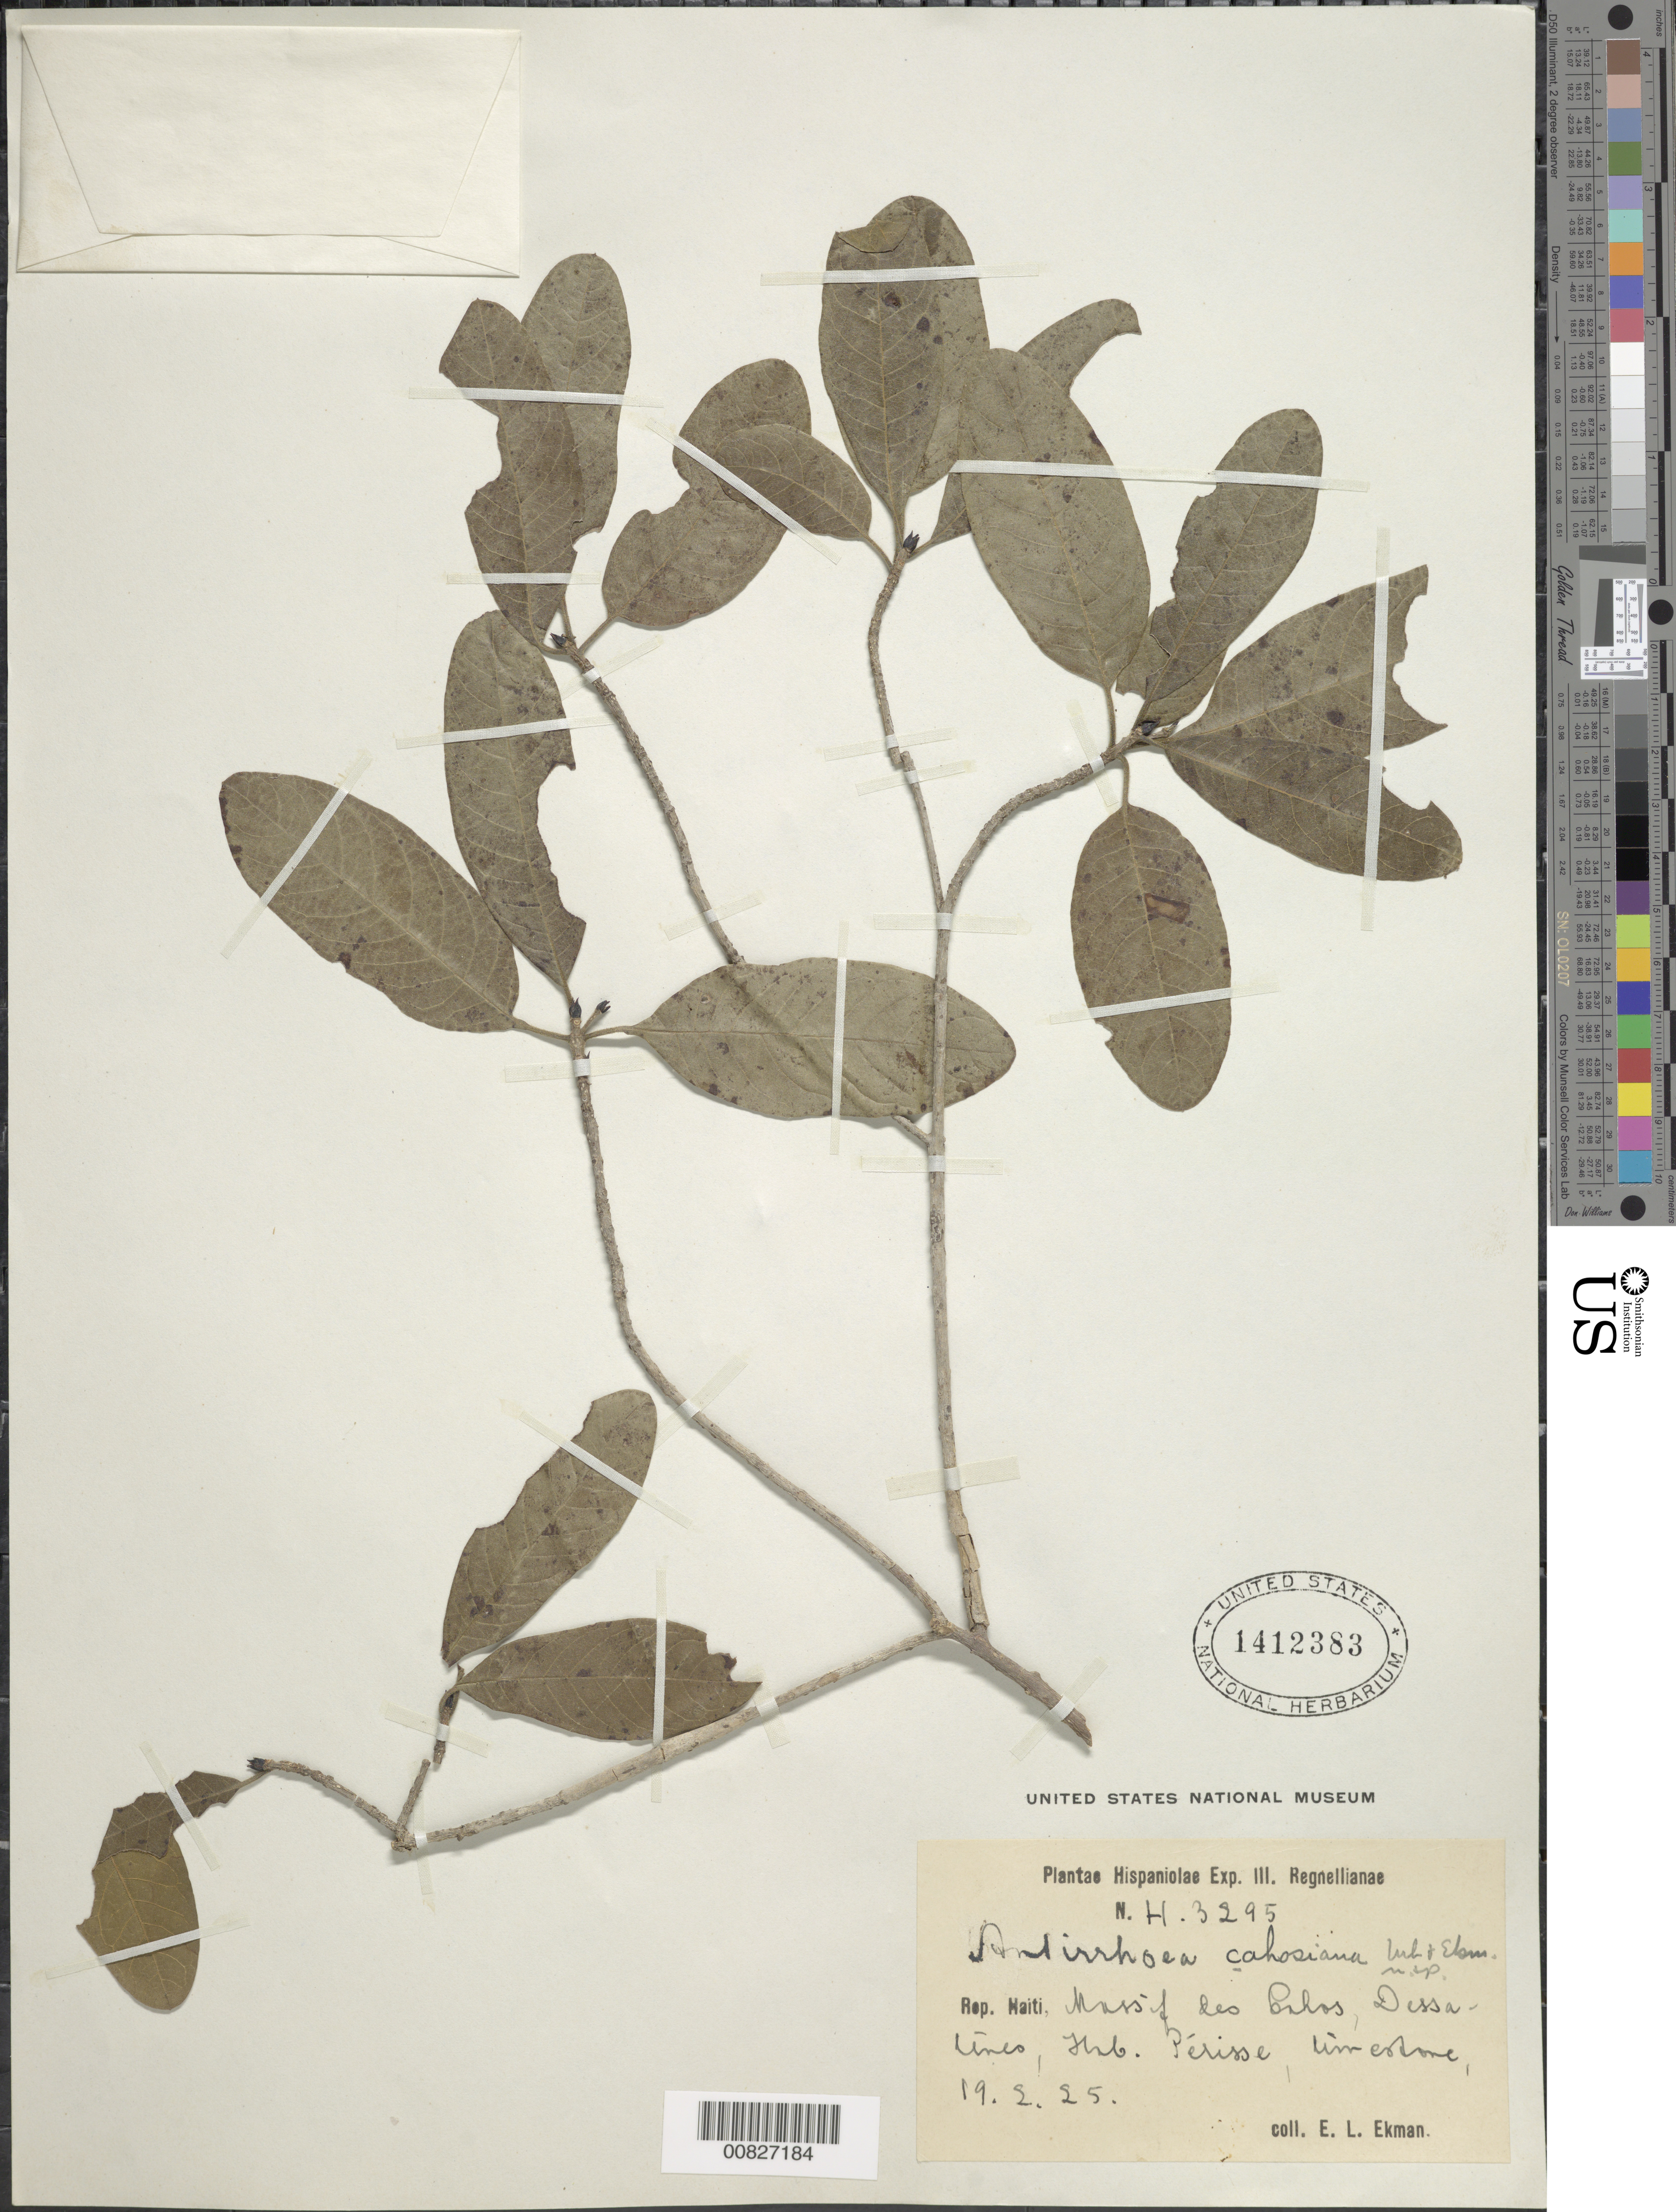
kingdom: Plantae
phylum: Tracheophyta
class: Magnoliopsida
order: Gentianales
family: Rubiaceae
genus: Stenostomum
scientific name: Stenostomum cahosianum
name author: (Urb. & Ekman) Borhidi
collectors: E. L. Ekman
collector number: H 3295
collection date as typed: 19 Feb 1925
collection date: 1925-02-19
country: Haiti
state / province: Artibonite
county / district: Dessalines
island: Hispaniola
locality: Massif des Cahos, Hab. Périsse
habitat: Limestone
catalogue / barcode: US 1412383